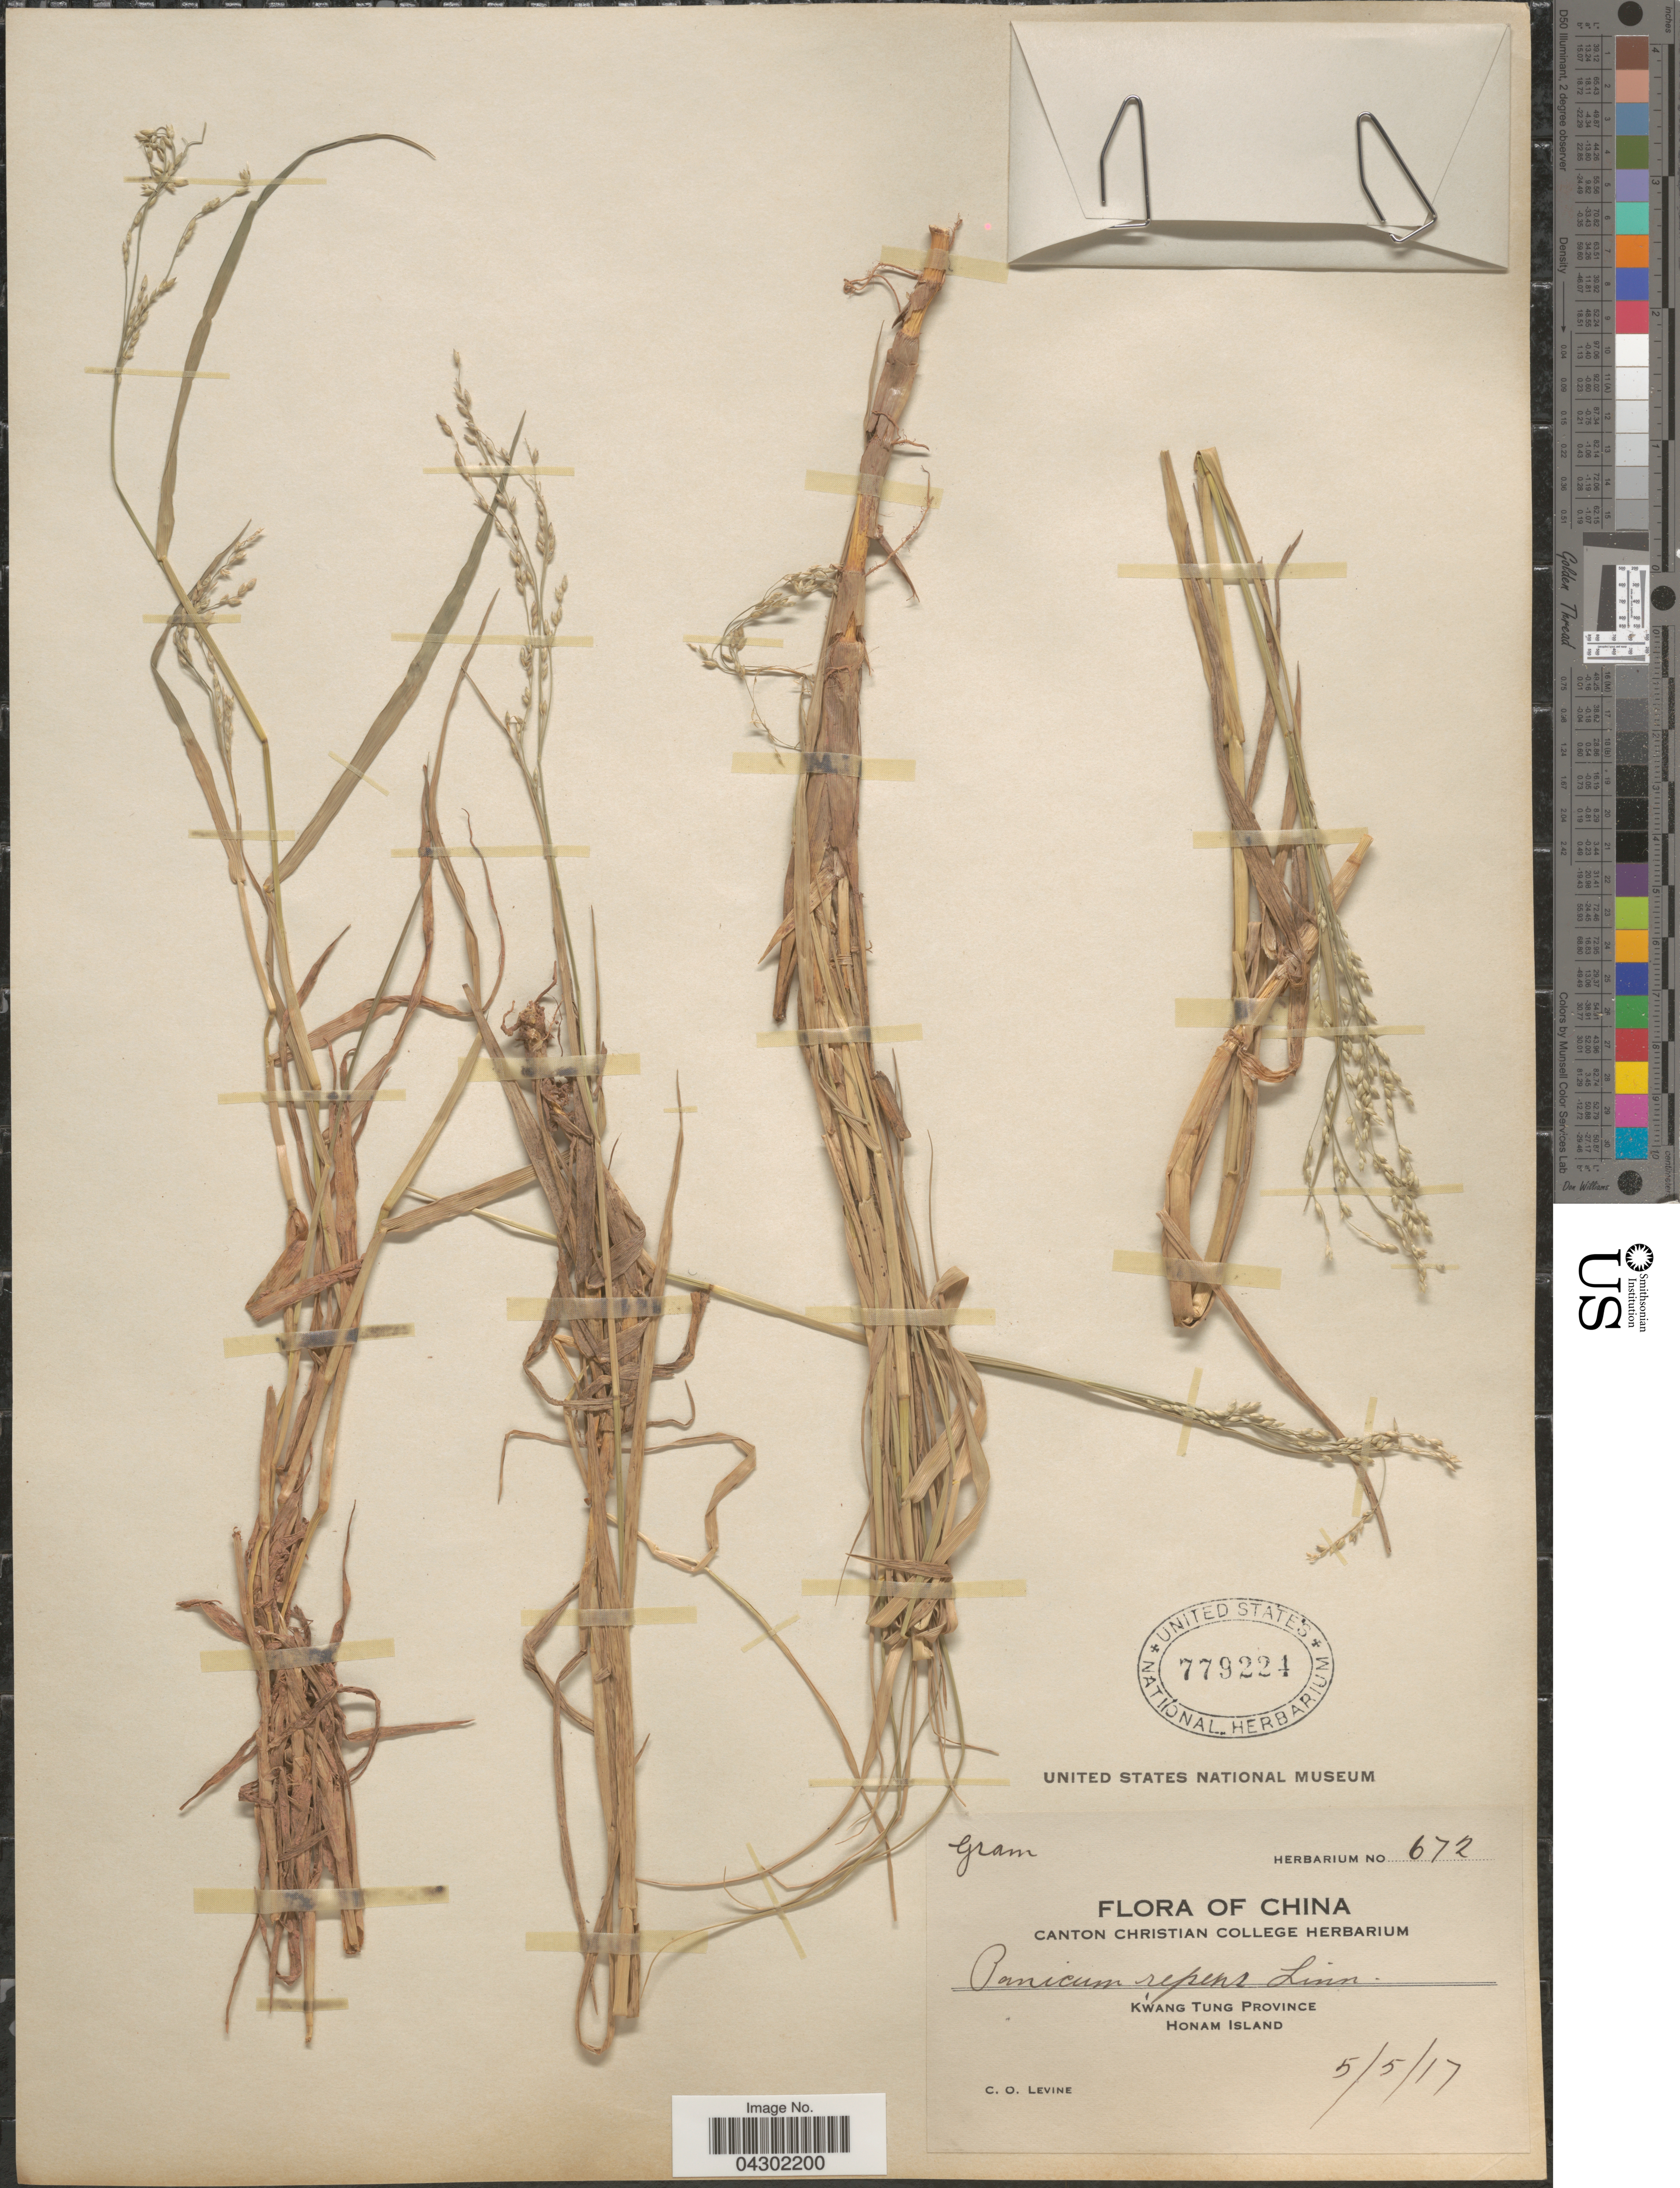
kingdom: Plantae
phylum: Tracheophyta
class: Liliopsida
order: Poales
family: Poaceae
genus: Panicum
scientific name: Panicum repens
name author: L.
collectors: C. O. Levine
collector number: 672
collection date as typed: Transcribed d/m/y: 5/5/17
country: China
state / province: Guangdong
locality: Kwang Tung Province. Honam Island.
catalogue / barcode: US 779224